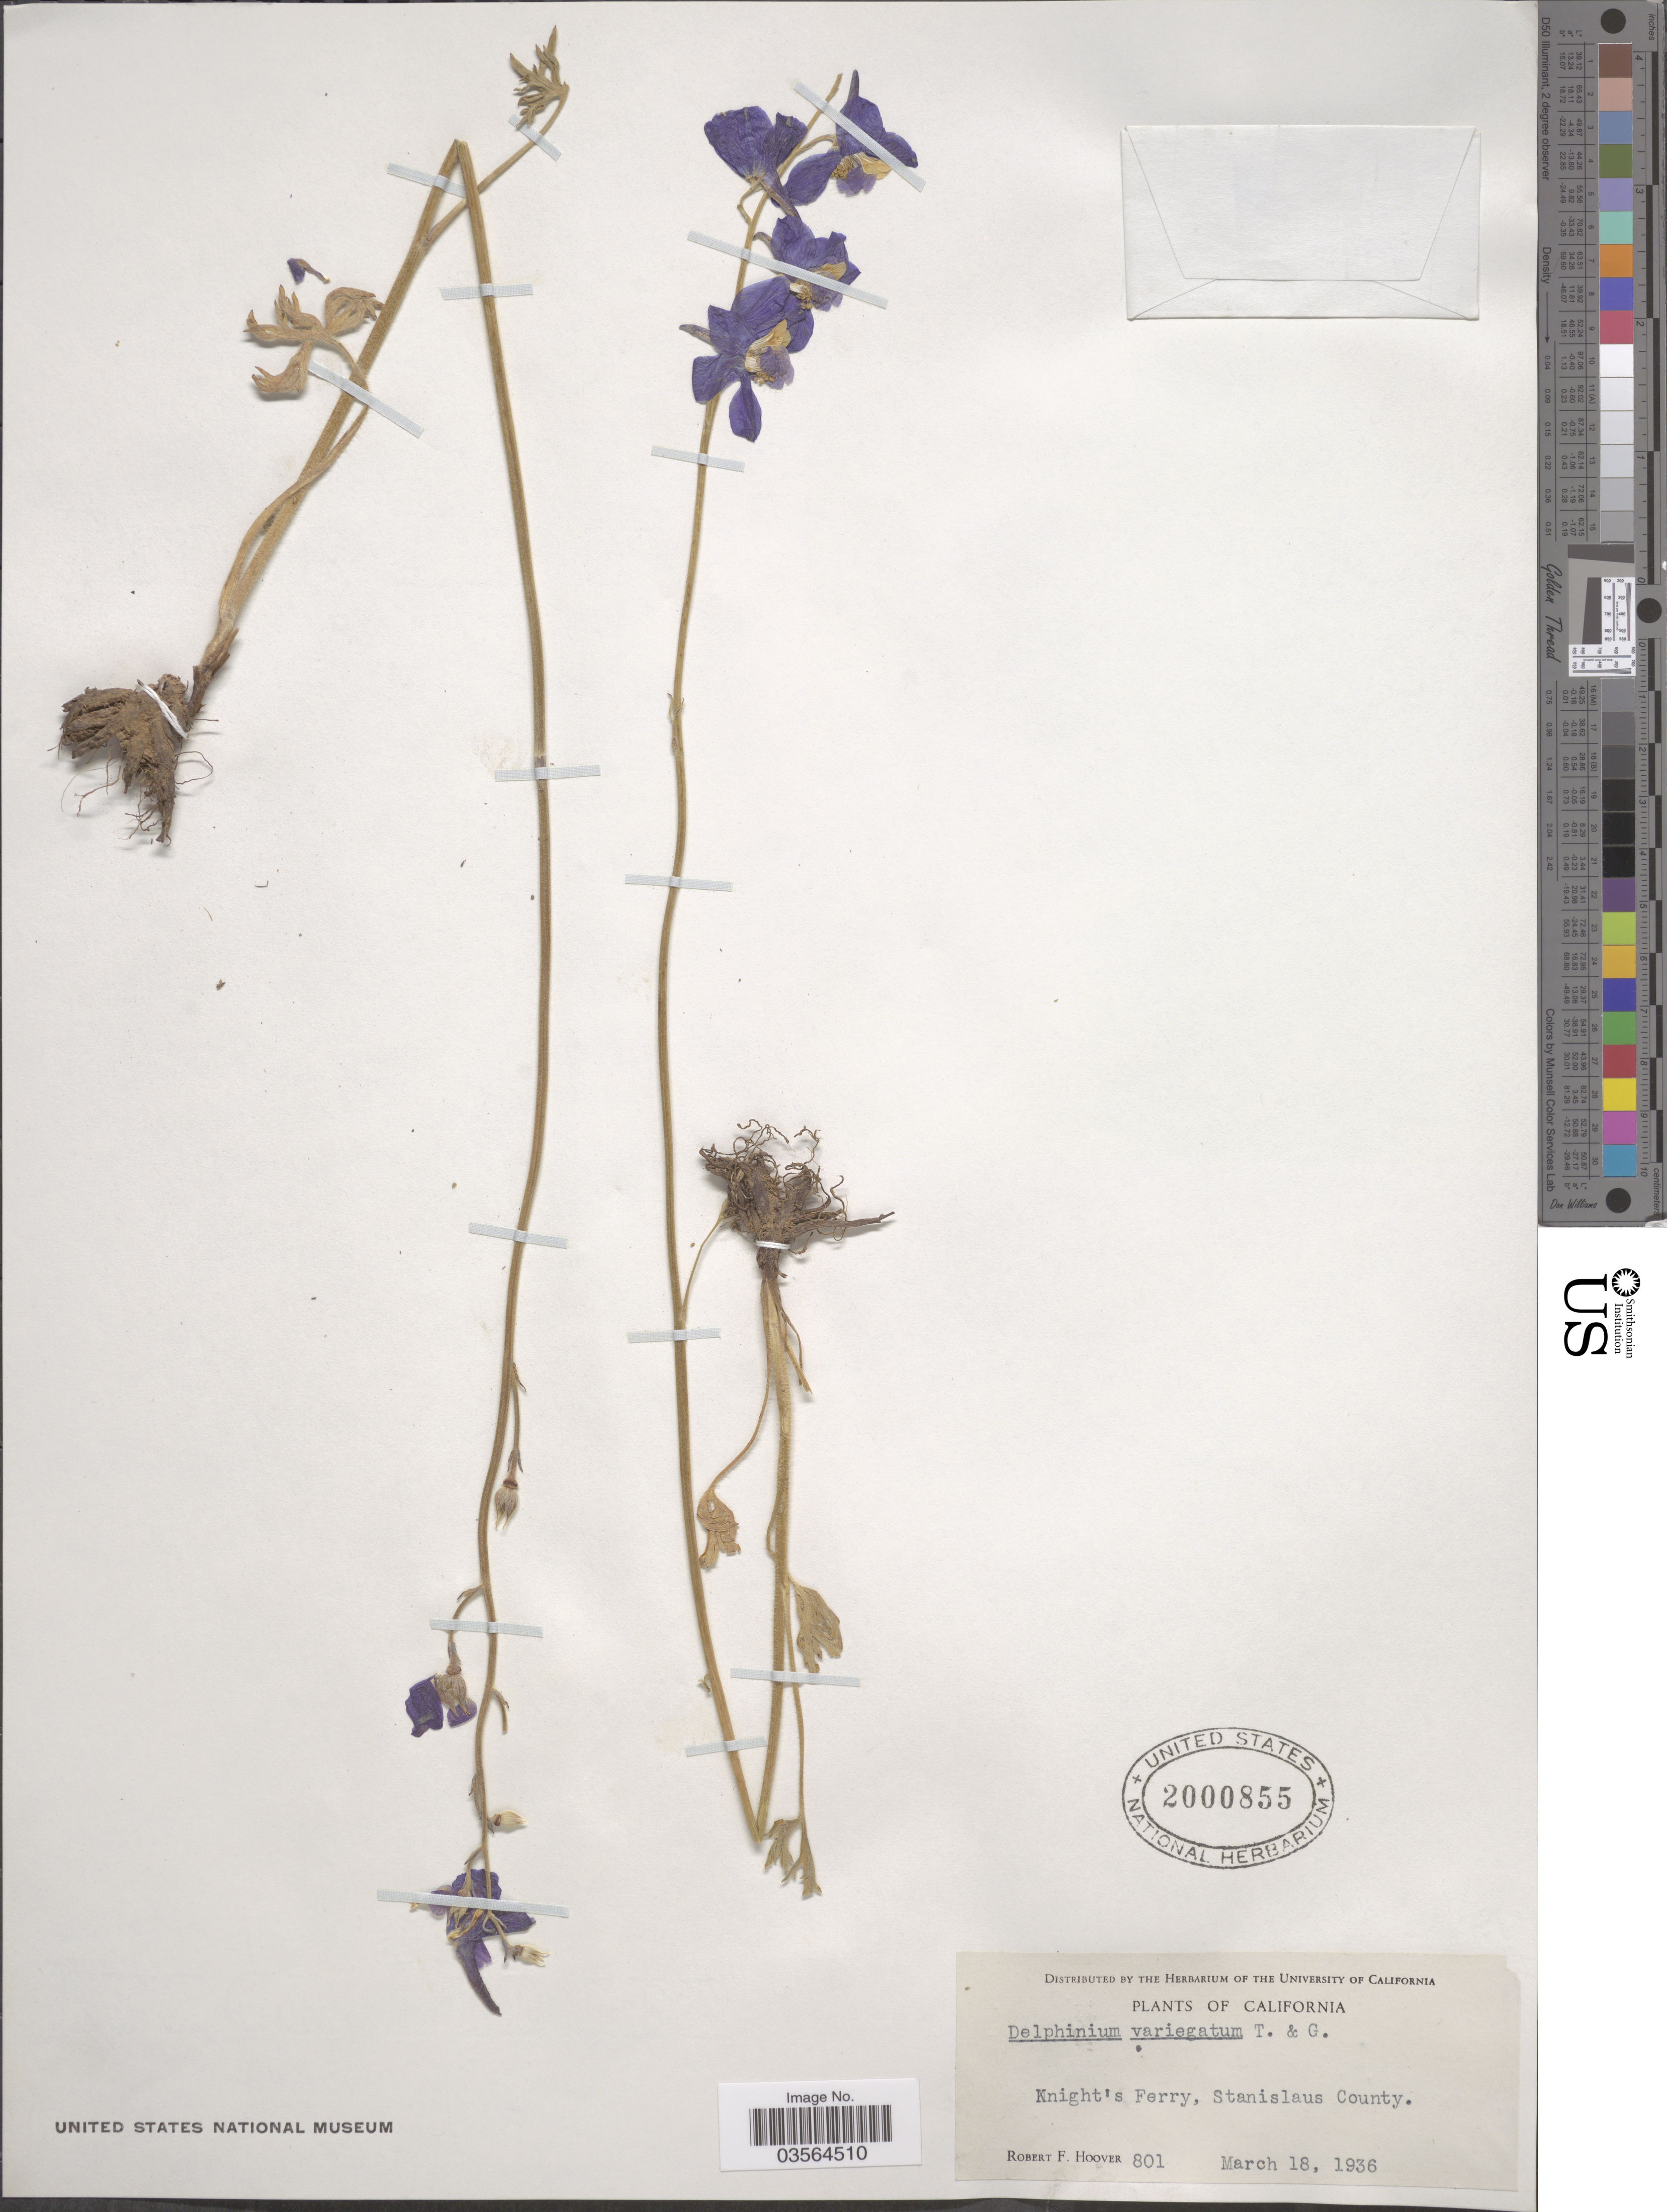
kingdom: Plantae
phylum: Tracheophyta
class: Magnoliopsida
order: Ranunculales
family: Ranunculaceae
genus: Delphinium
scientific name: Delphinium variegatum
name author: Torr. & A. Gray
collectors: R. F. Hoover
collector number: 801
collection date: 1936-03-18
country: United States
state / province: California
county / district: Stanislaus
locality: Knight's Ferry, Stanislaus County.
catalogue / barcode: US 2000855